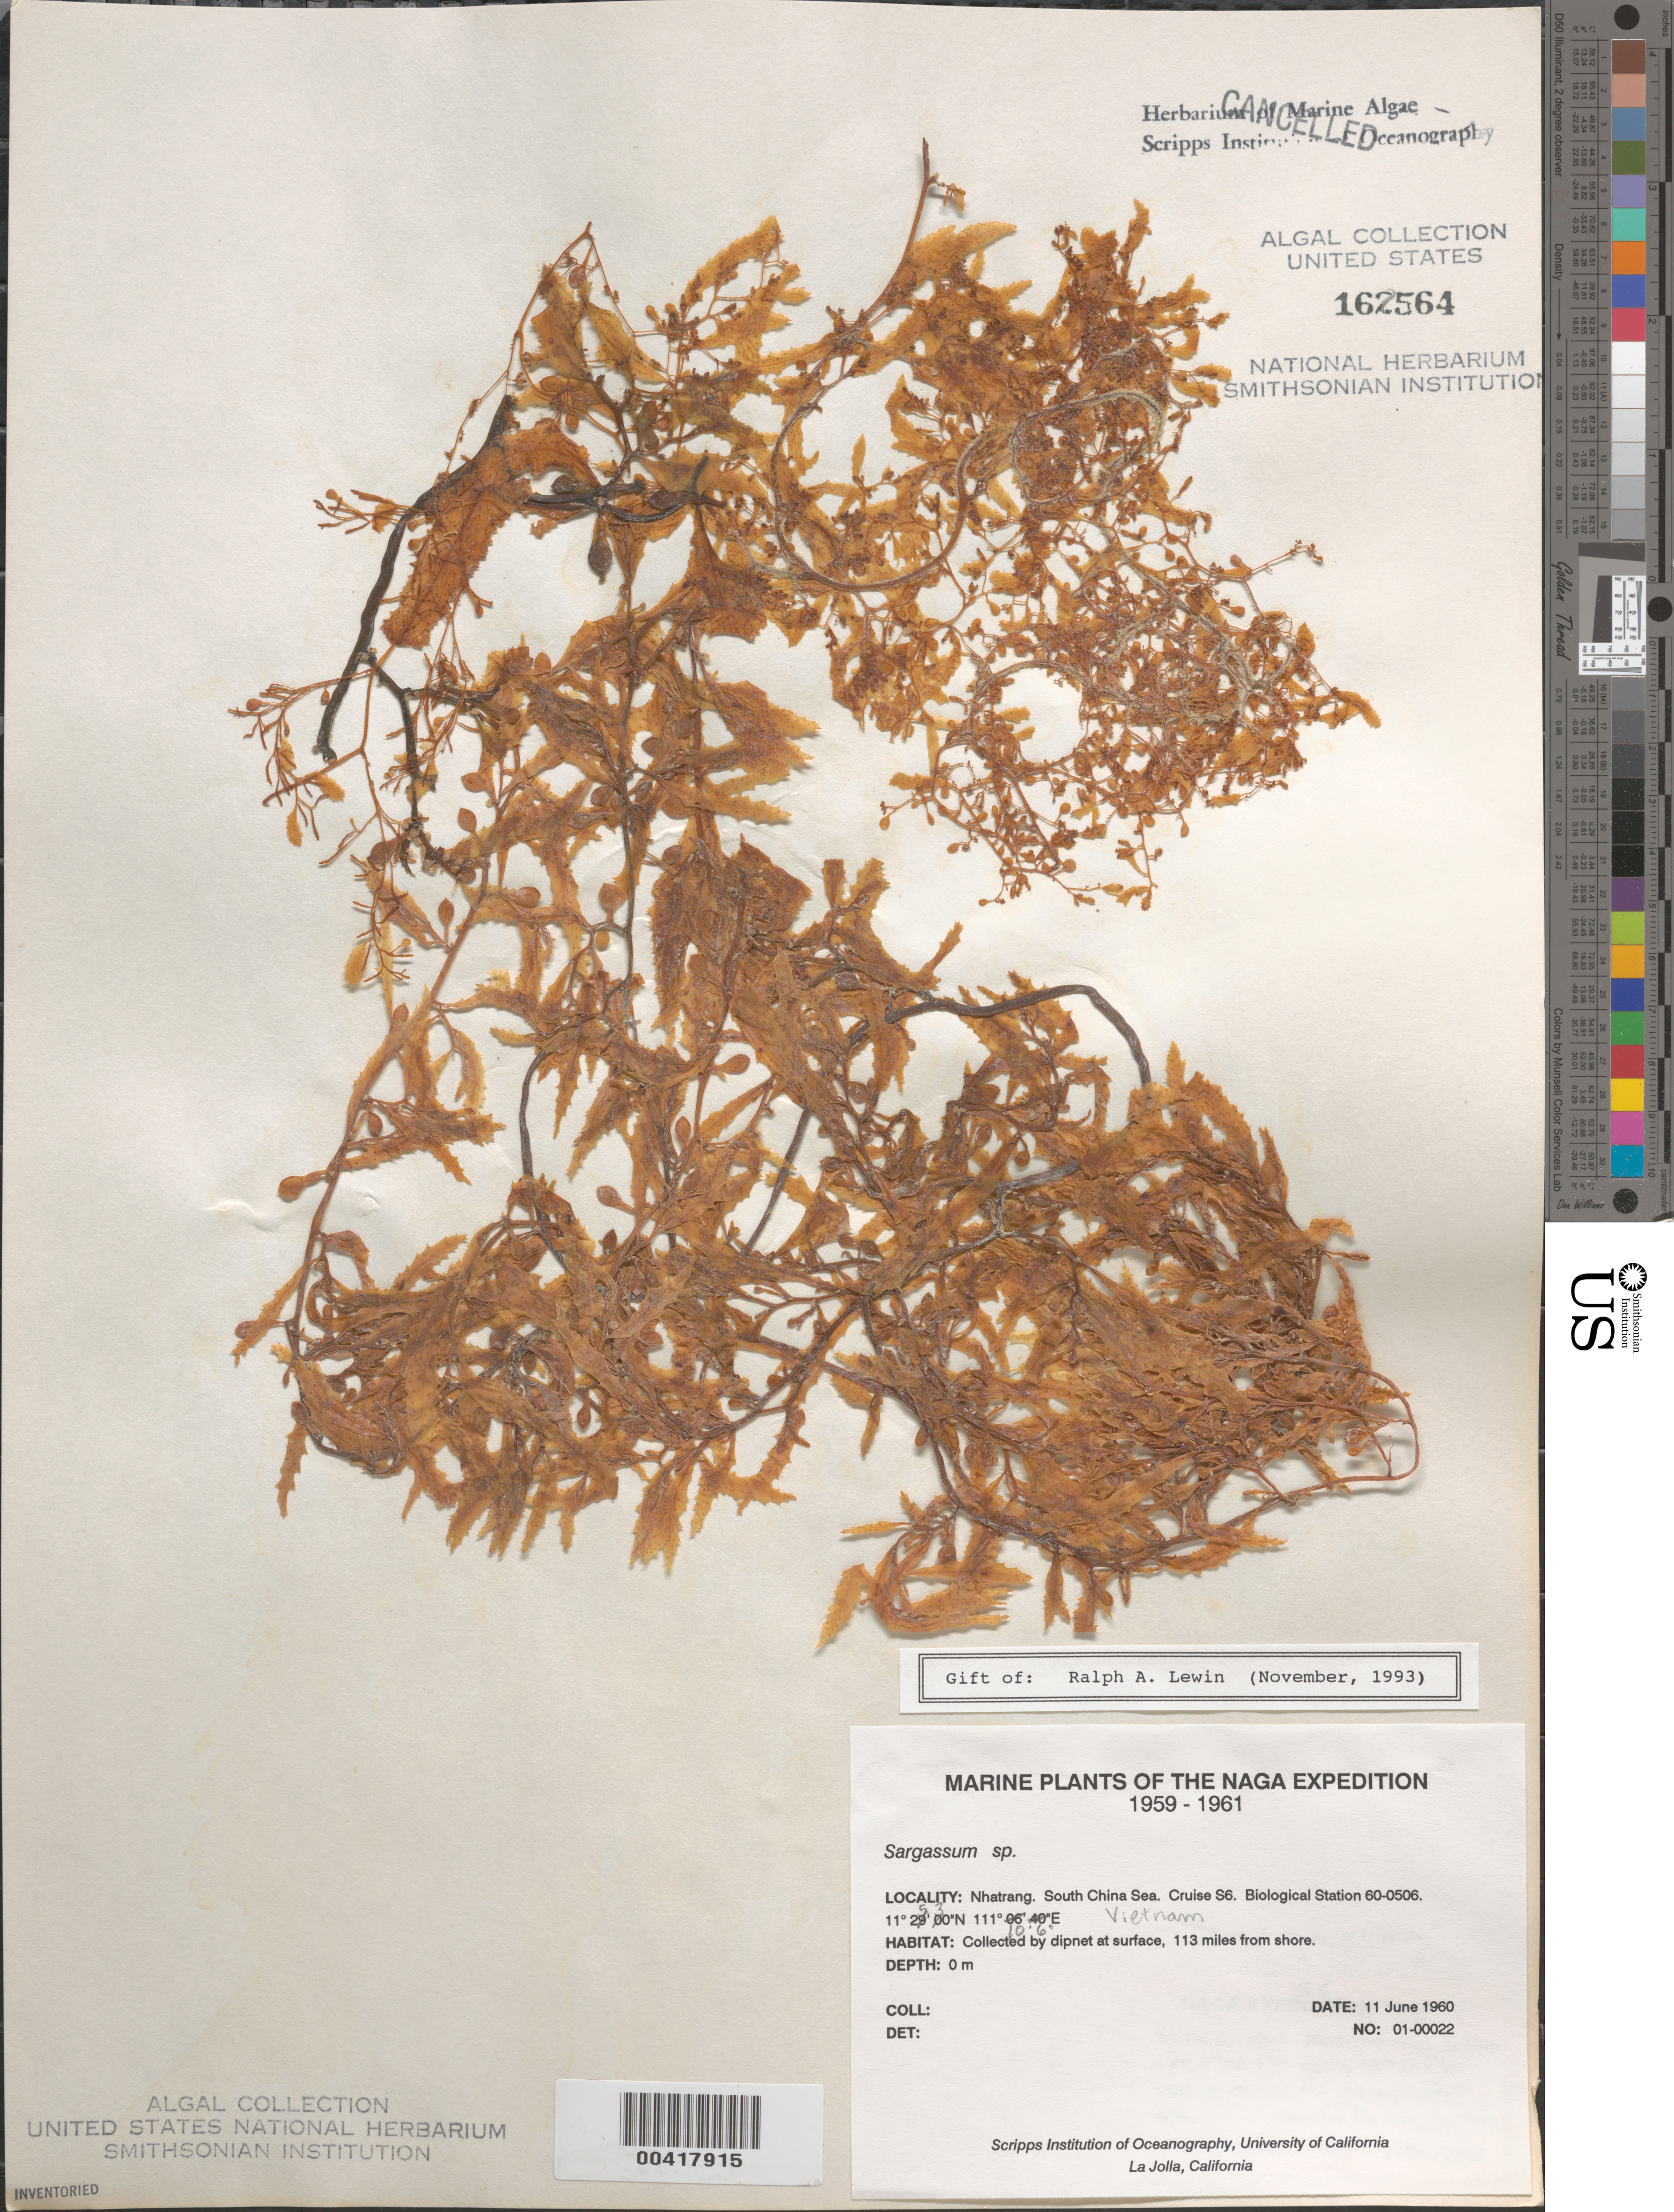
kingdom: Chromista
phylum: Ochrophyta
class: Phaeophyceae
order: Fucales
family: Sargassaceae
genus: Sargassum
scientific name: Sargassum sp.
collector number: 01-00022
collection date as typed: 11 Jun 1960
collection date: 1960-06-11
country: Vietnam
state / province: Phu Khanh Province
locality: Nhatrang Bay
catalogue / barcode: US 162564